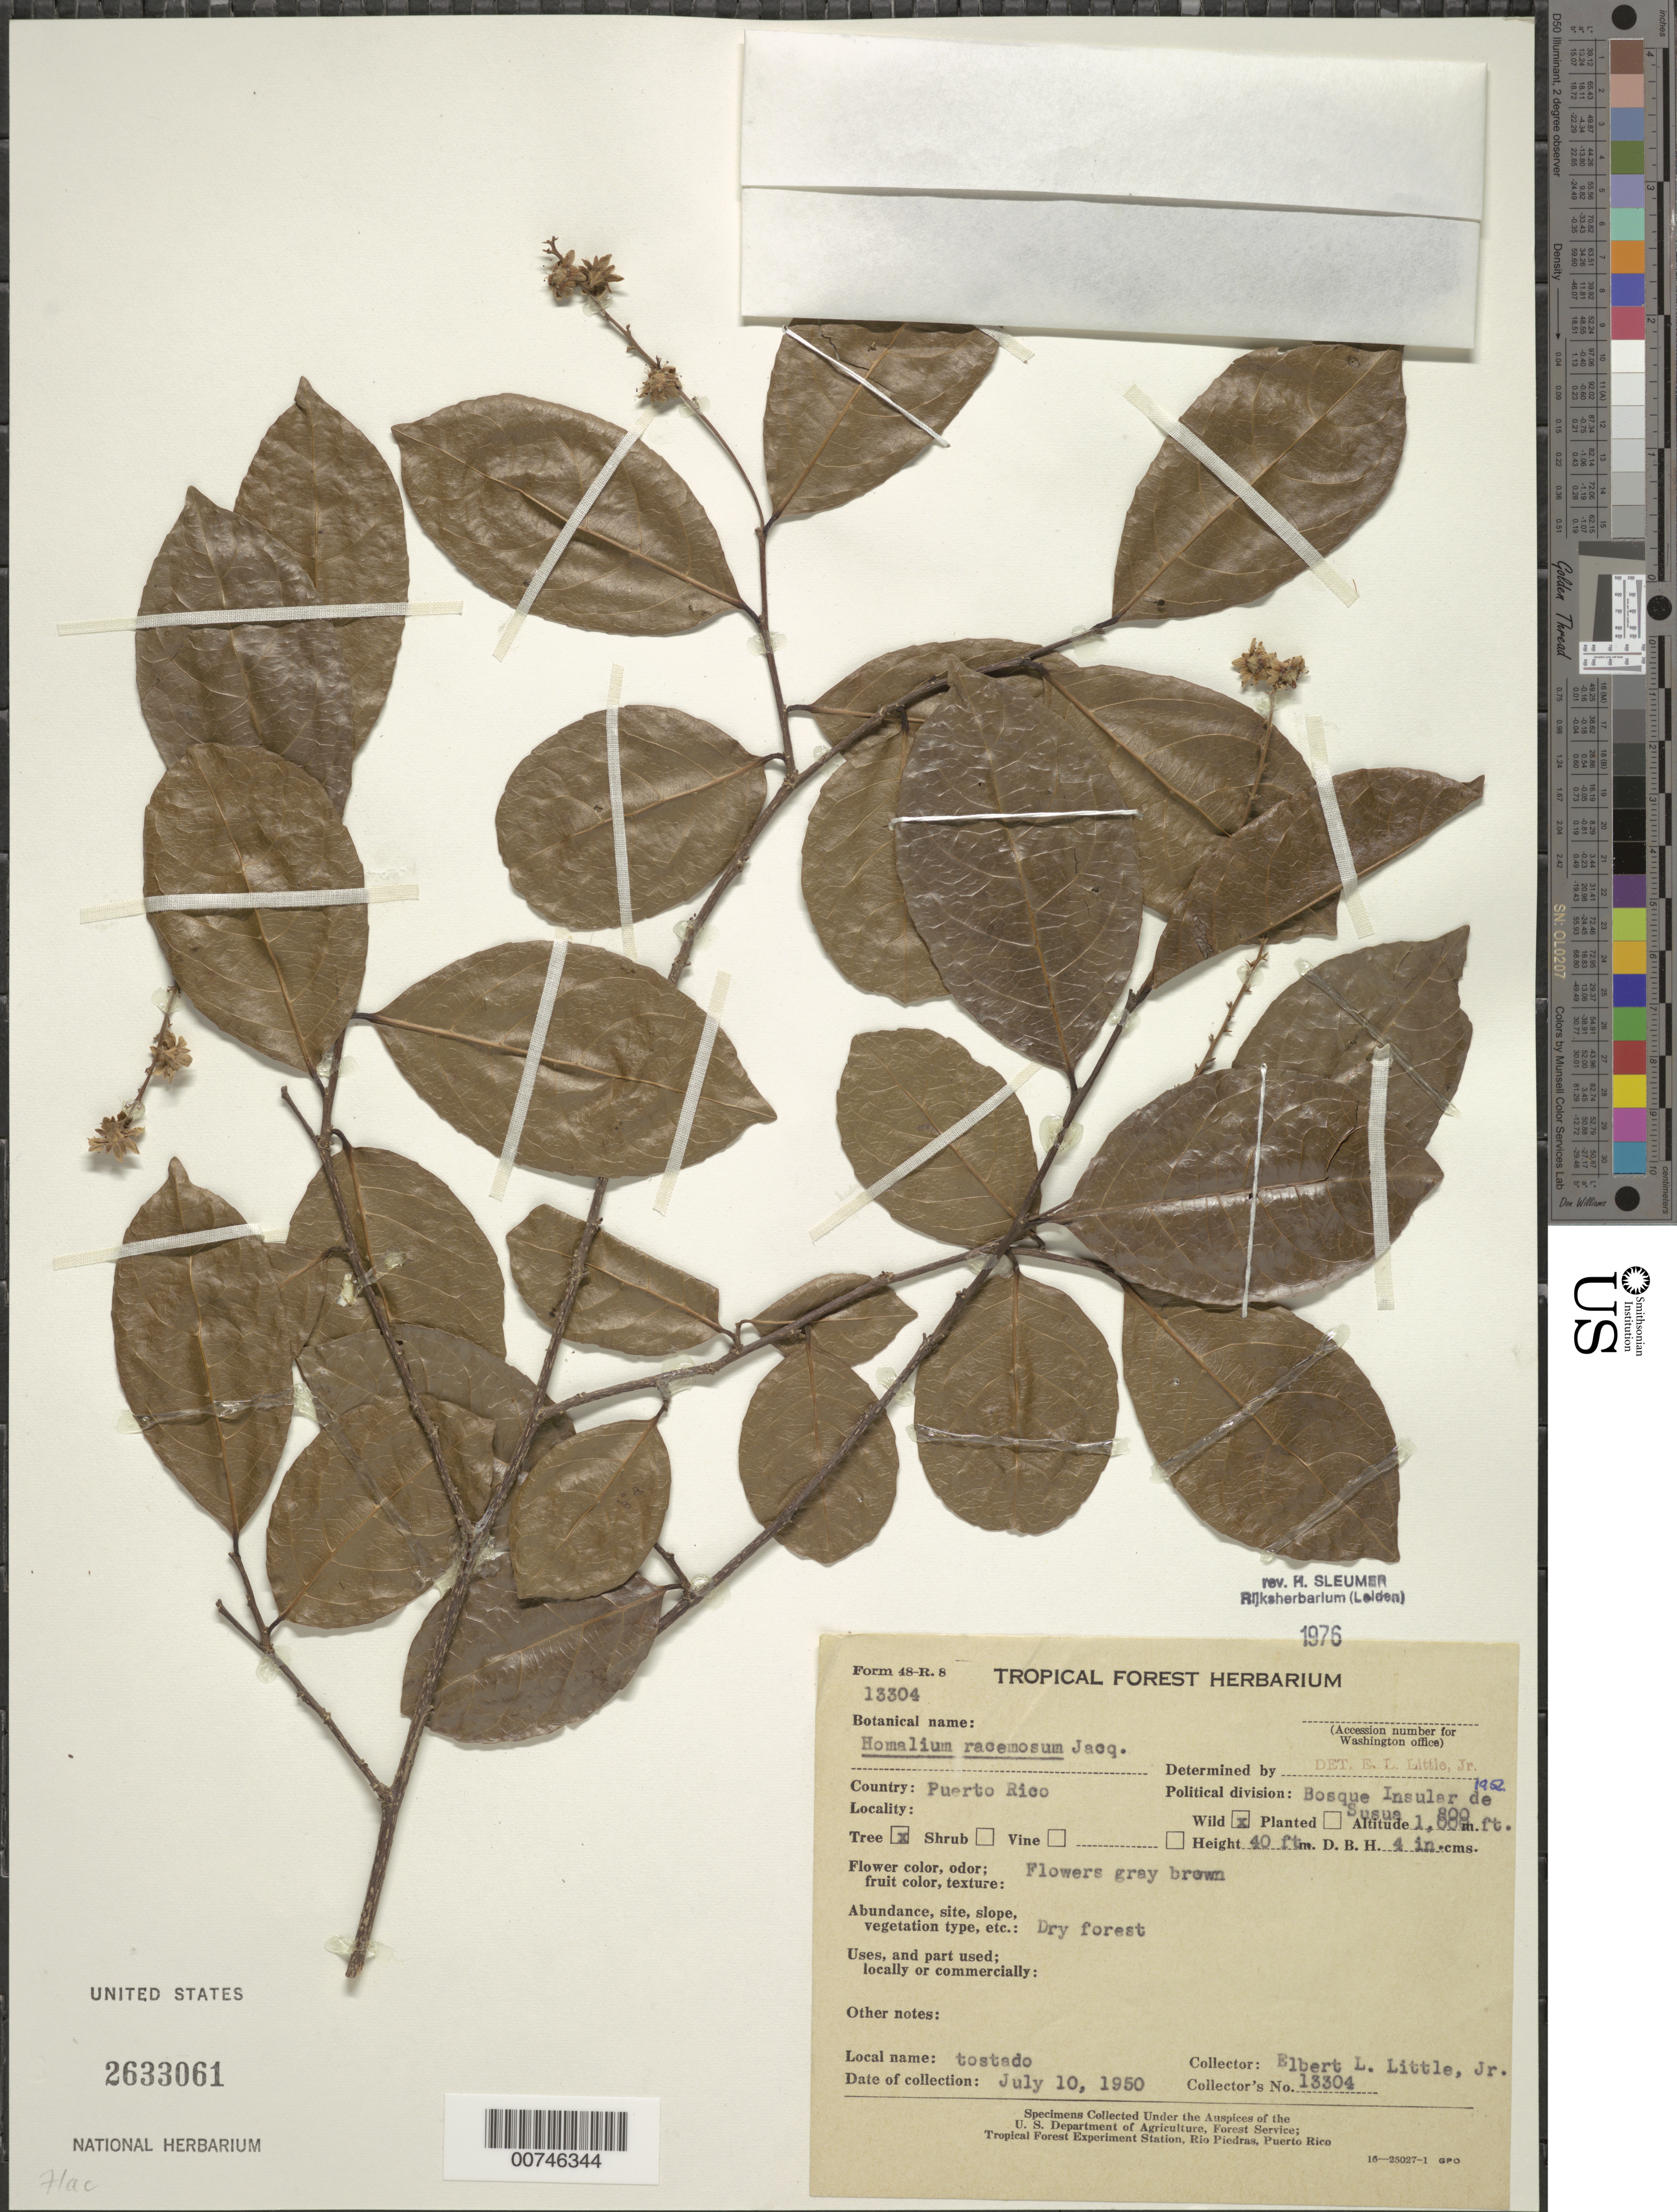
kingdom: Plantae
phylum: Tracheophyta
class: Magnoliopsida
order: Malpighiales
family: Salicaceae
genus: Homalium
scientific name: Homalium racemosum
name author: Jacq.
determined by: Little, Elbert L., Jr., (FSSR), United States Department of Agriculture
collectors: E. L. Little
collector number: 13304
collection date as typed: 10 Jul 1950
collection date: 1950-07-10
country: Puerto Rico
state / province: Sabana Grande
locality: Bosque Insular de Susúa.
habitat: Dry forest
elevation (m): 244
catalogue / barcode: US 2633061